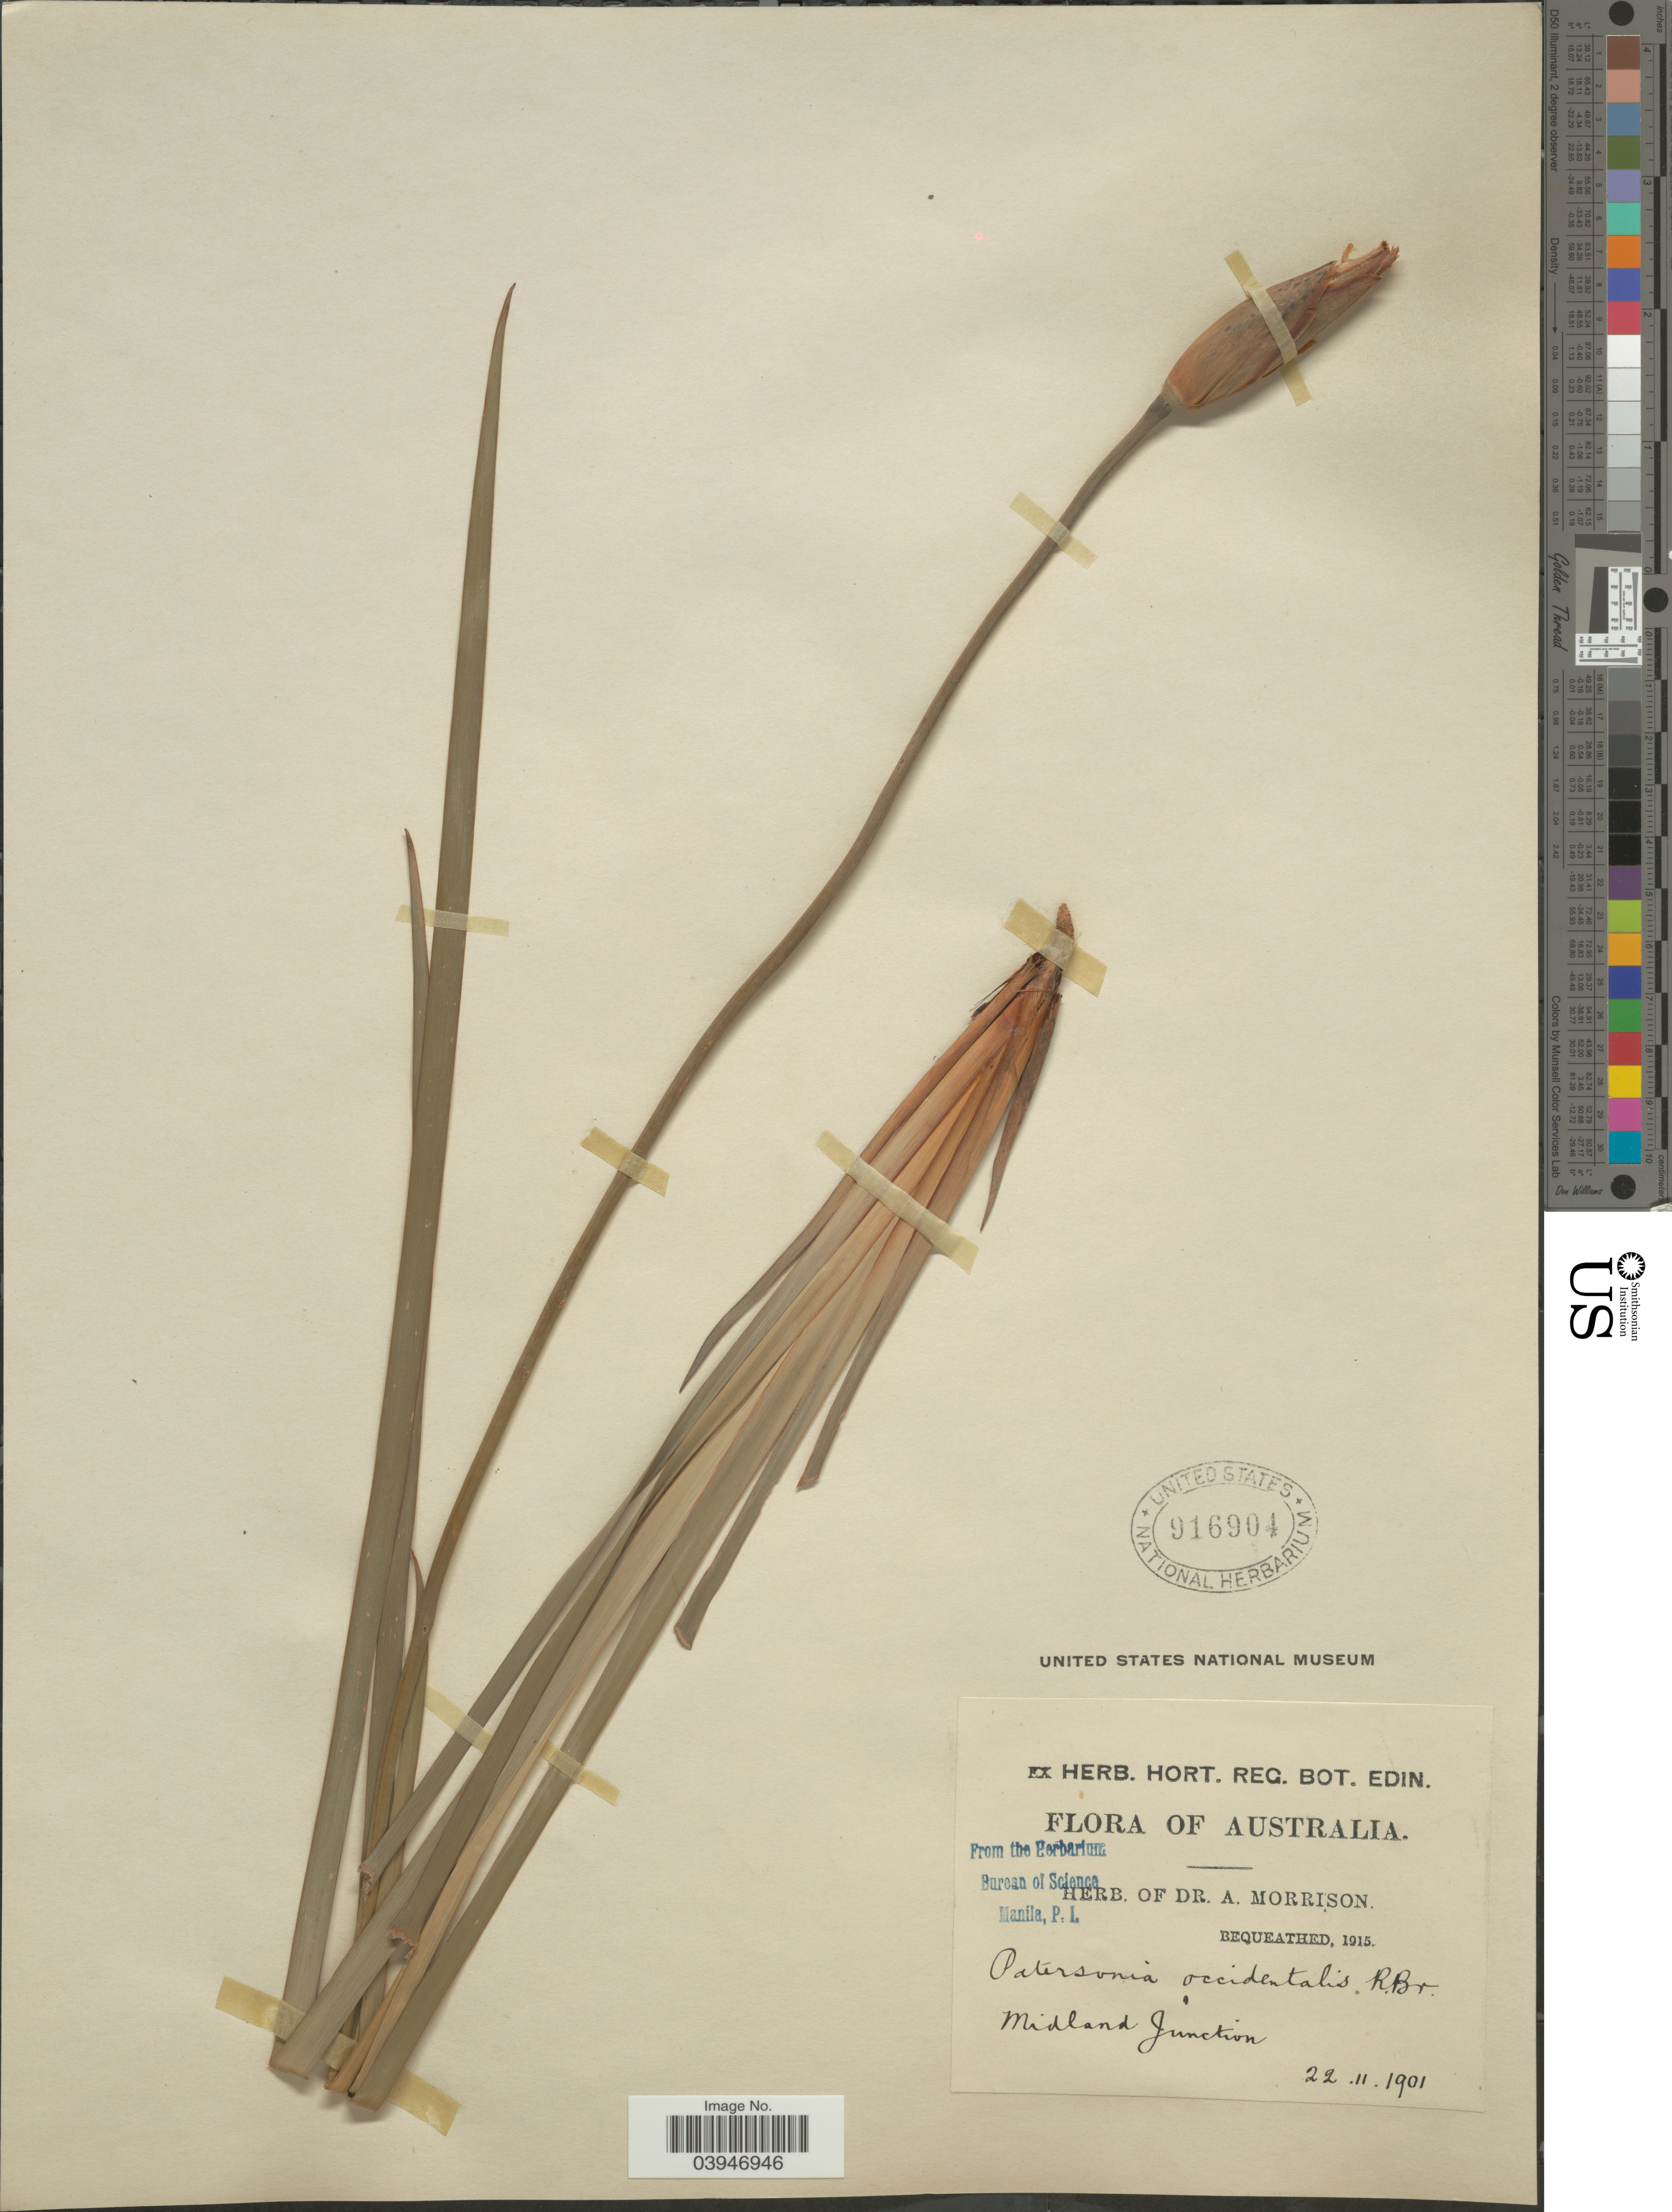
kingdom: Plantae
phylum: Tracheophyta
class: Liliopsida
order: Asparagales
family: Iridaceae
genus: Patersonia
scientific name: Patersonia occidentalis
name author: R. Br.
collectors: ex herb. Dr. A. Morrison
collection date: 1901-11-22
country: Australia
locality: Midland Junction.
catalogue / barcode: US 916904